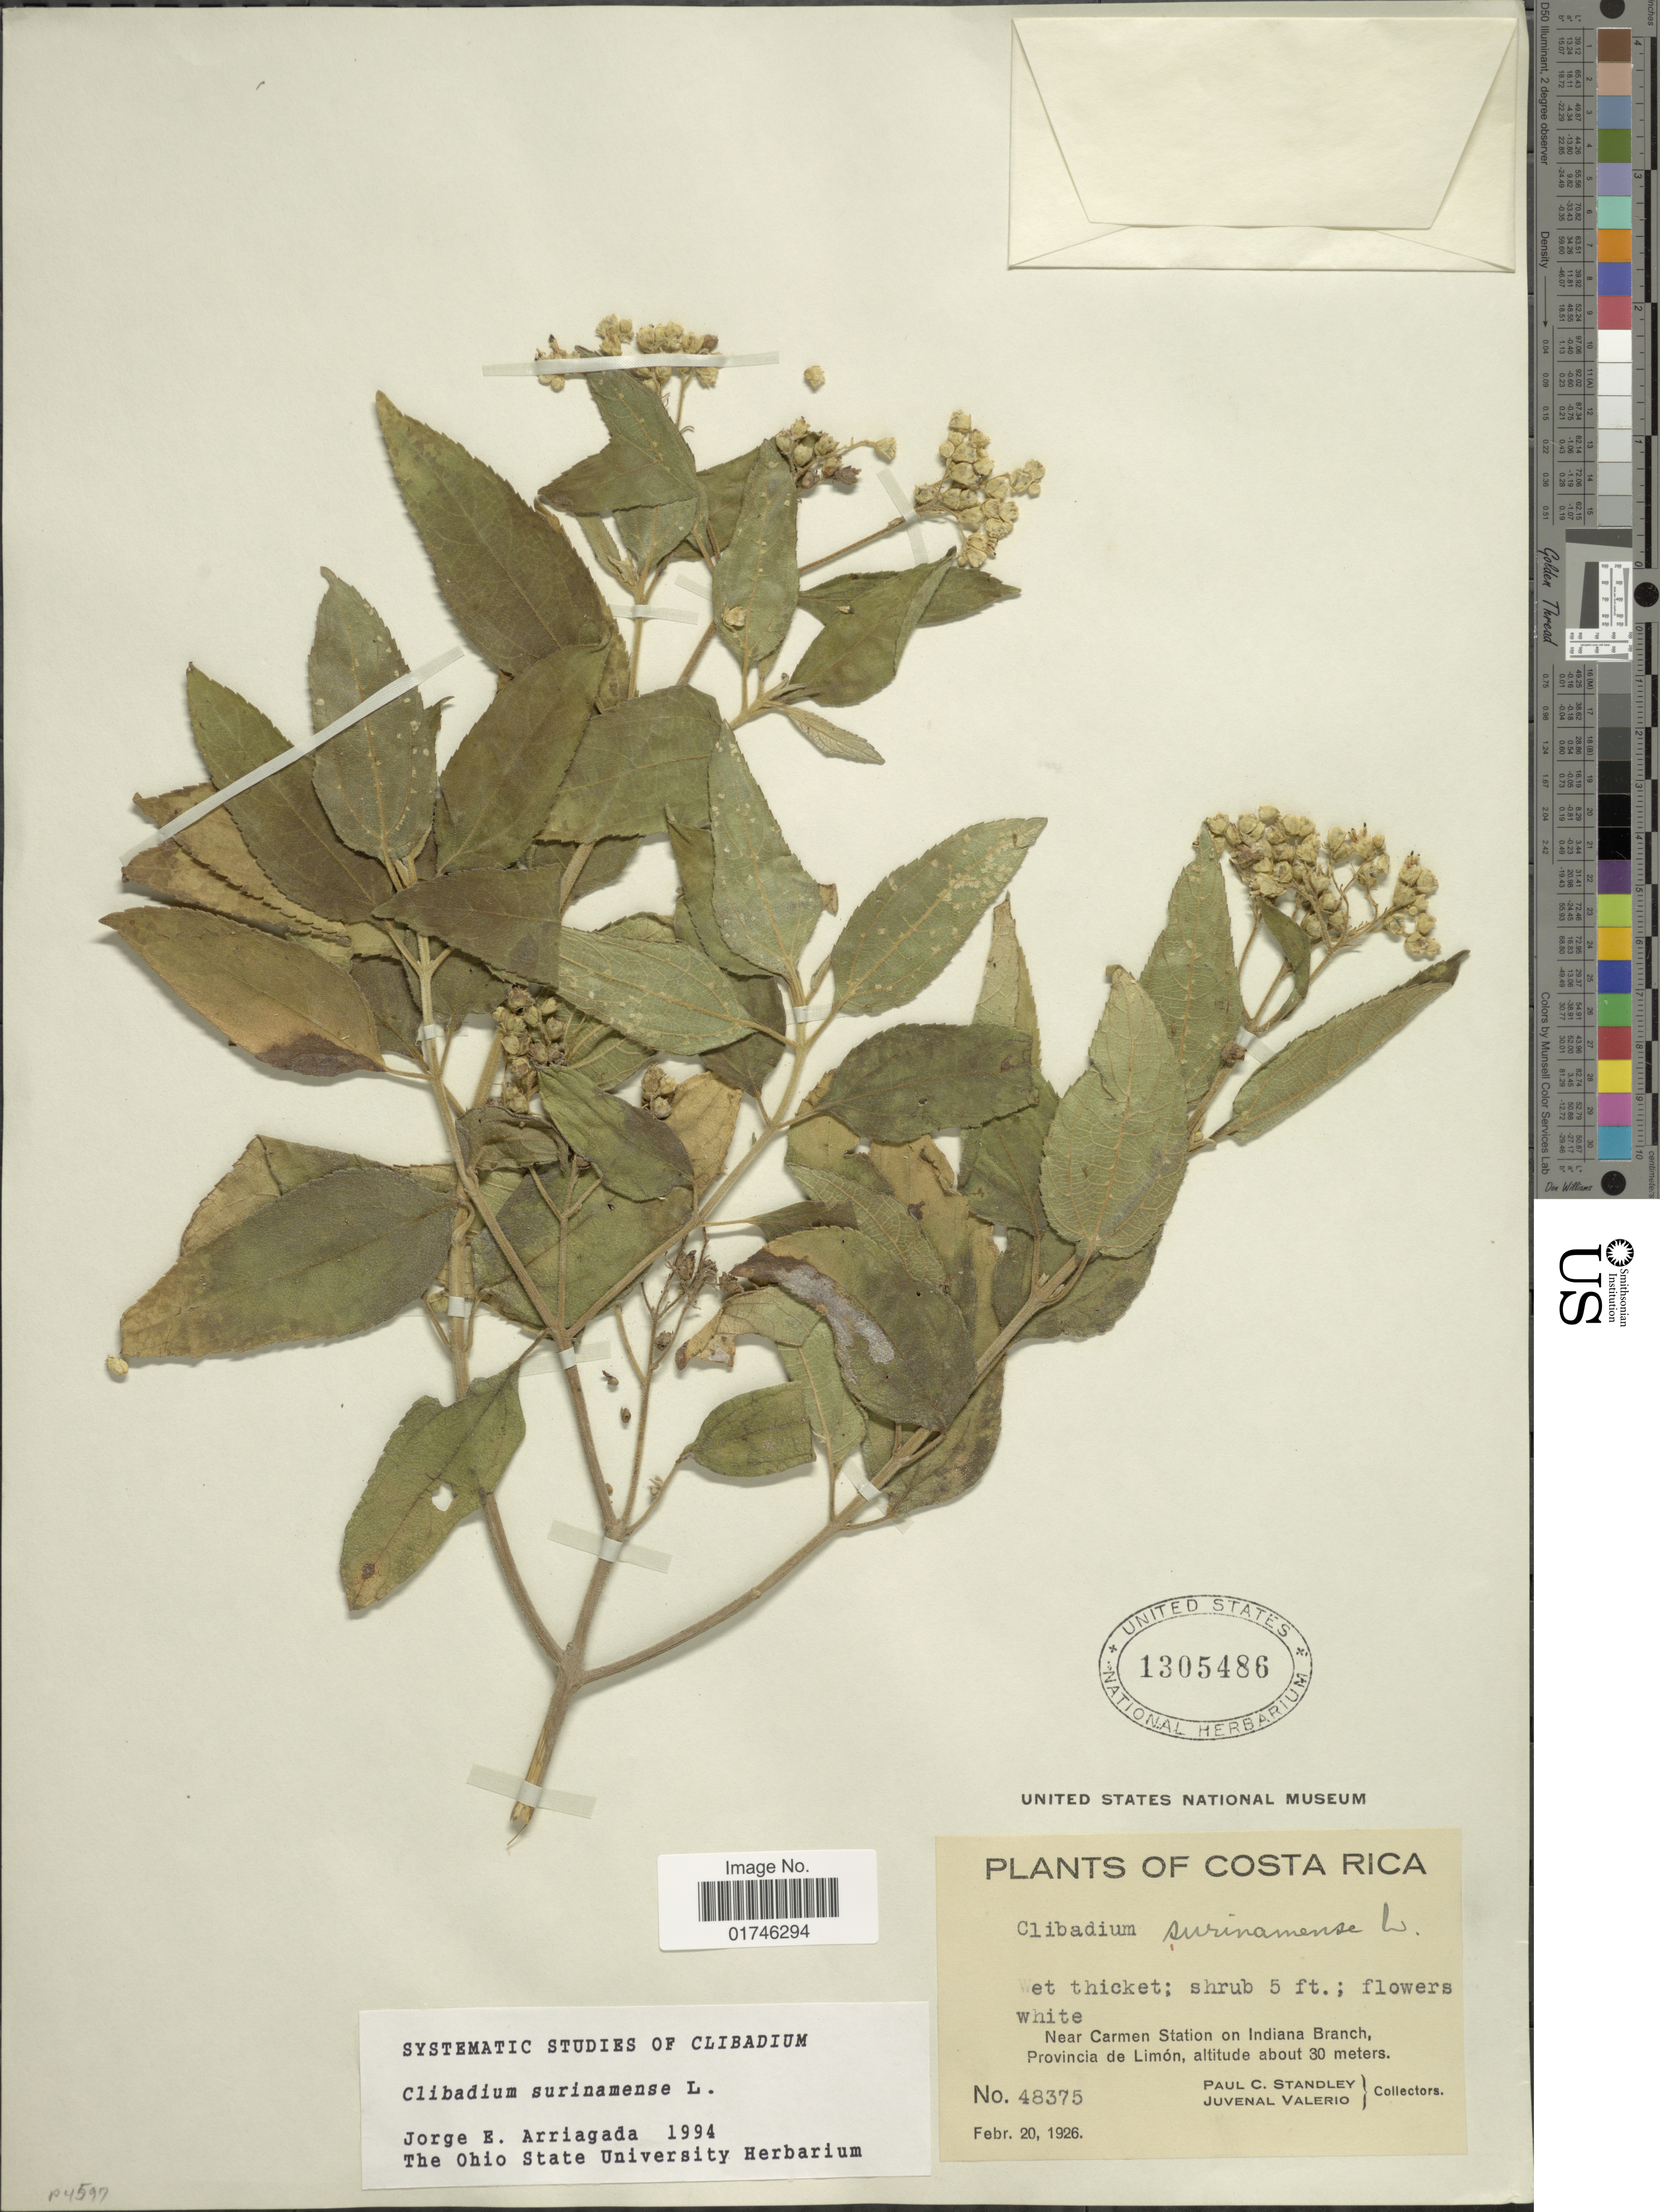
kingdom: Plantae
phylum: Tracheophyta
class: Magnoliopsida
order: Asterales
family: Asteraceae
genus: Clibadium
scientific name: Clibadium surinamense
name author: L.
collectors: P. C. Standley & J. Valerio R.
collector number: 48375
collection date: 1926-02-20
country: Costa Rica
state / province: Limón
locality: Near Carmen Station on Indiana Branch, Provincia de Limon.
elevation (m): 30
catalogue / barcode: US 1305486